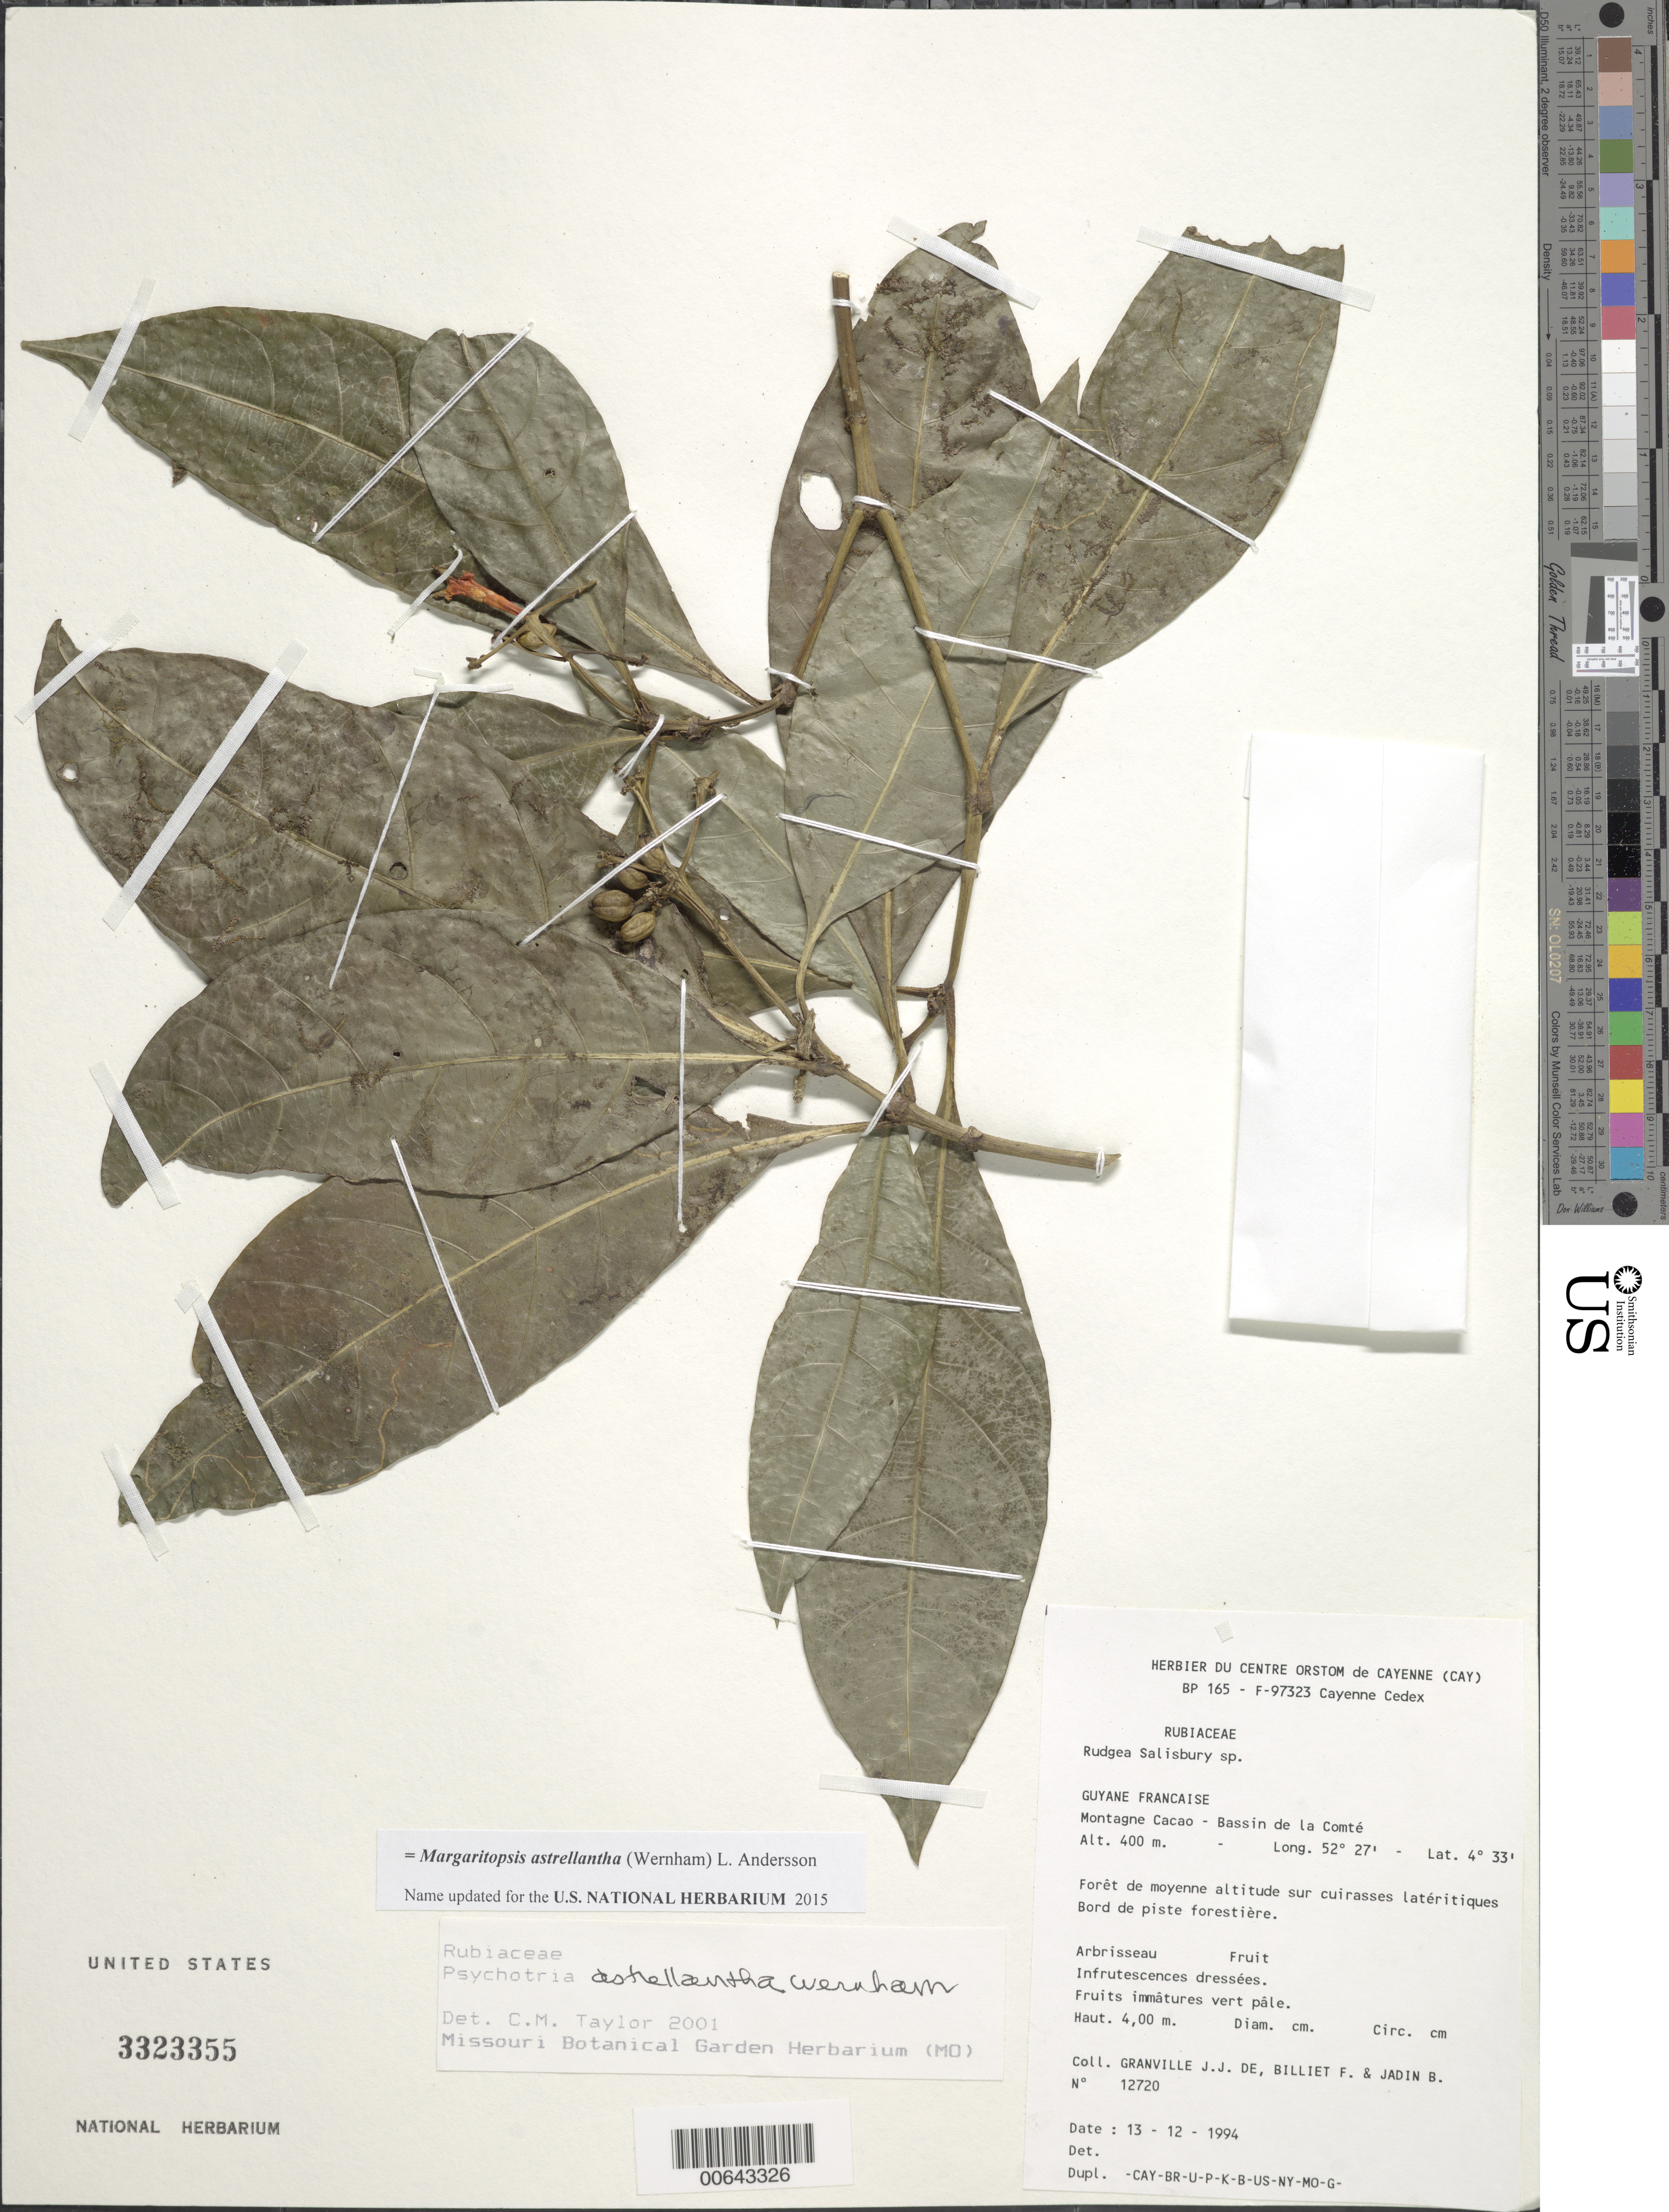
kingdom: Plantae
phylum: Tracheophyta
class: Magnoliopsida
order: Gentianales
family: Rubiaceae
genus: Psychotria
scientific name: Psychotria astrellantha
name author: Wernham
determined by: Taylor, Charlotte M.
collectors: J.-J. de Granville, F. Billiet & B. Jadin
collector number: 12720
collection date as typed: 13-Dec-94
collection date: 1994-12-13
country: French Guiana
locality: Montagne Cacao, Bassin de la Comté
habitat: Forêt de moyenne altitude sur cuirasses latéritiques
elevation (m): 400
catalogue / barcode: US 3323355